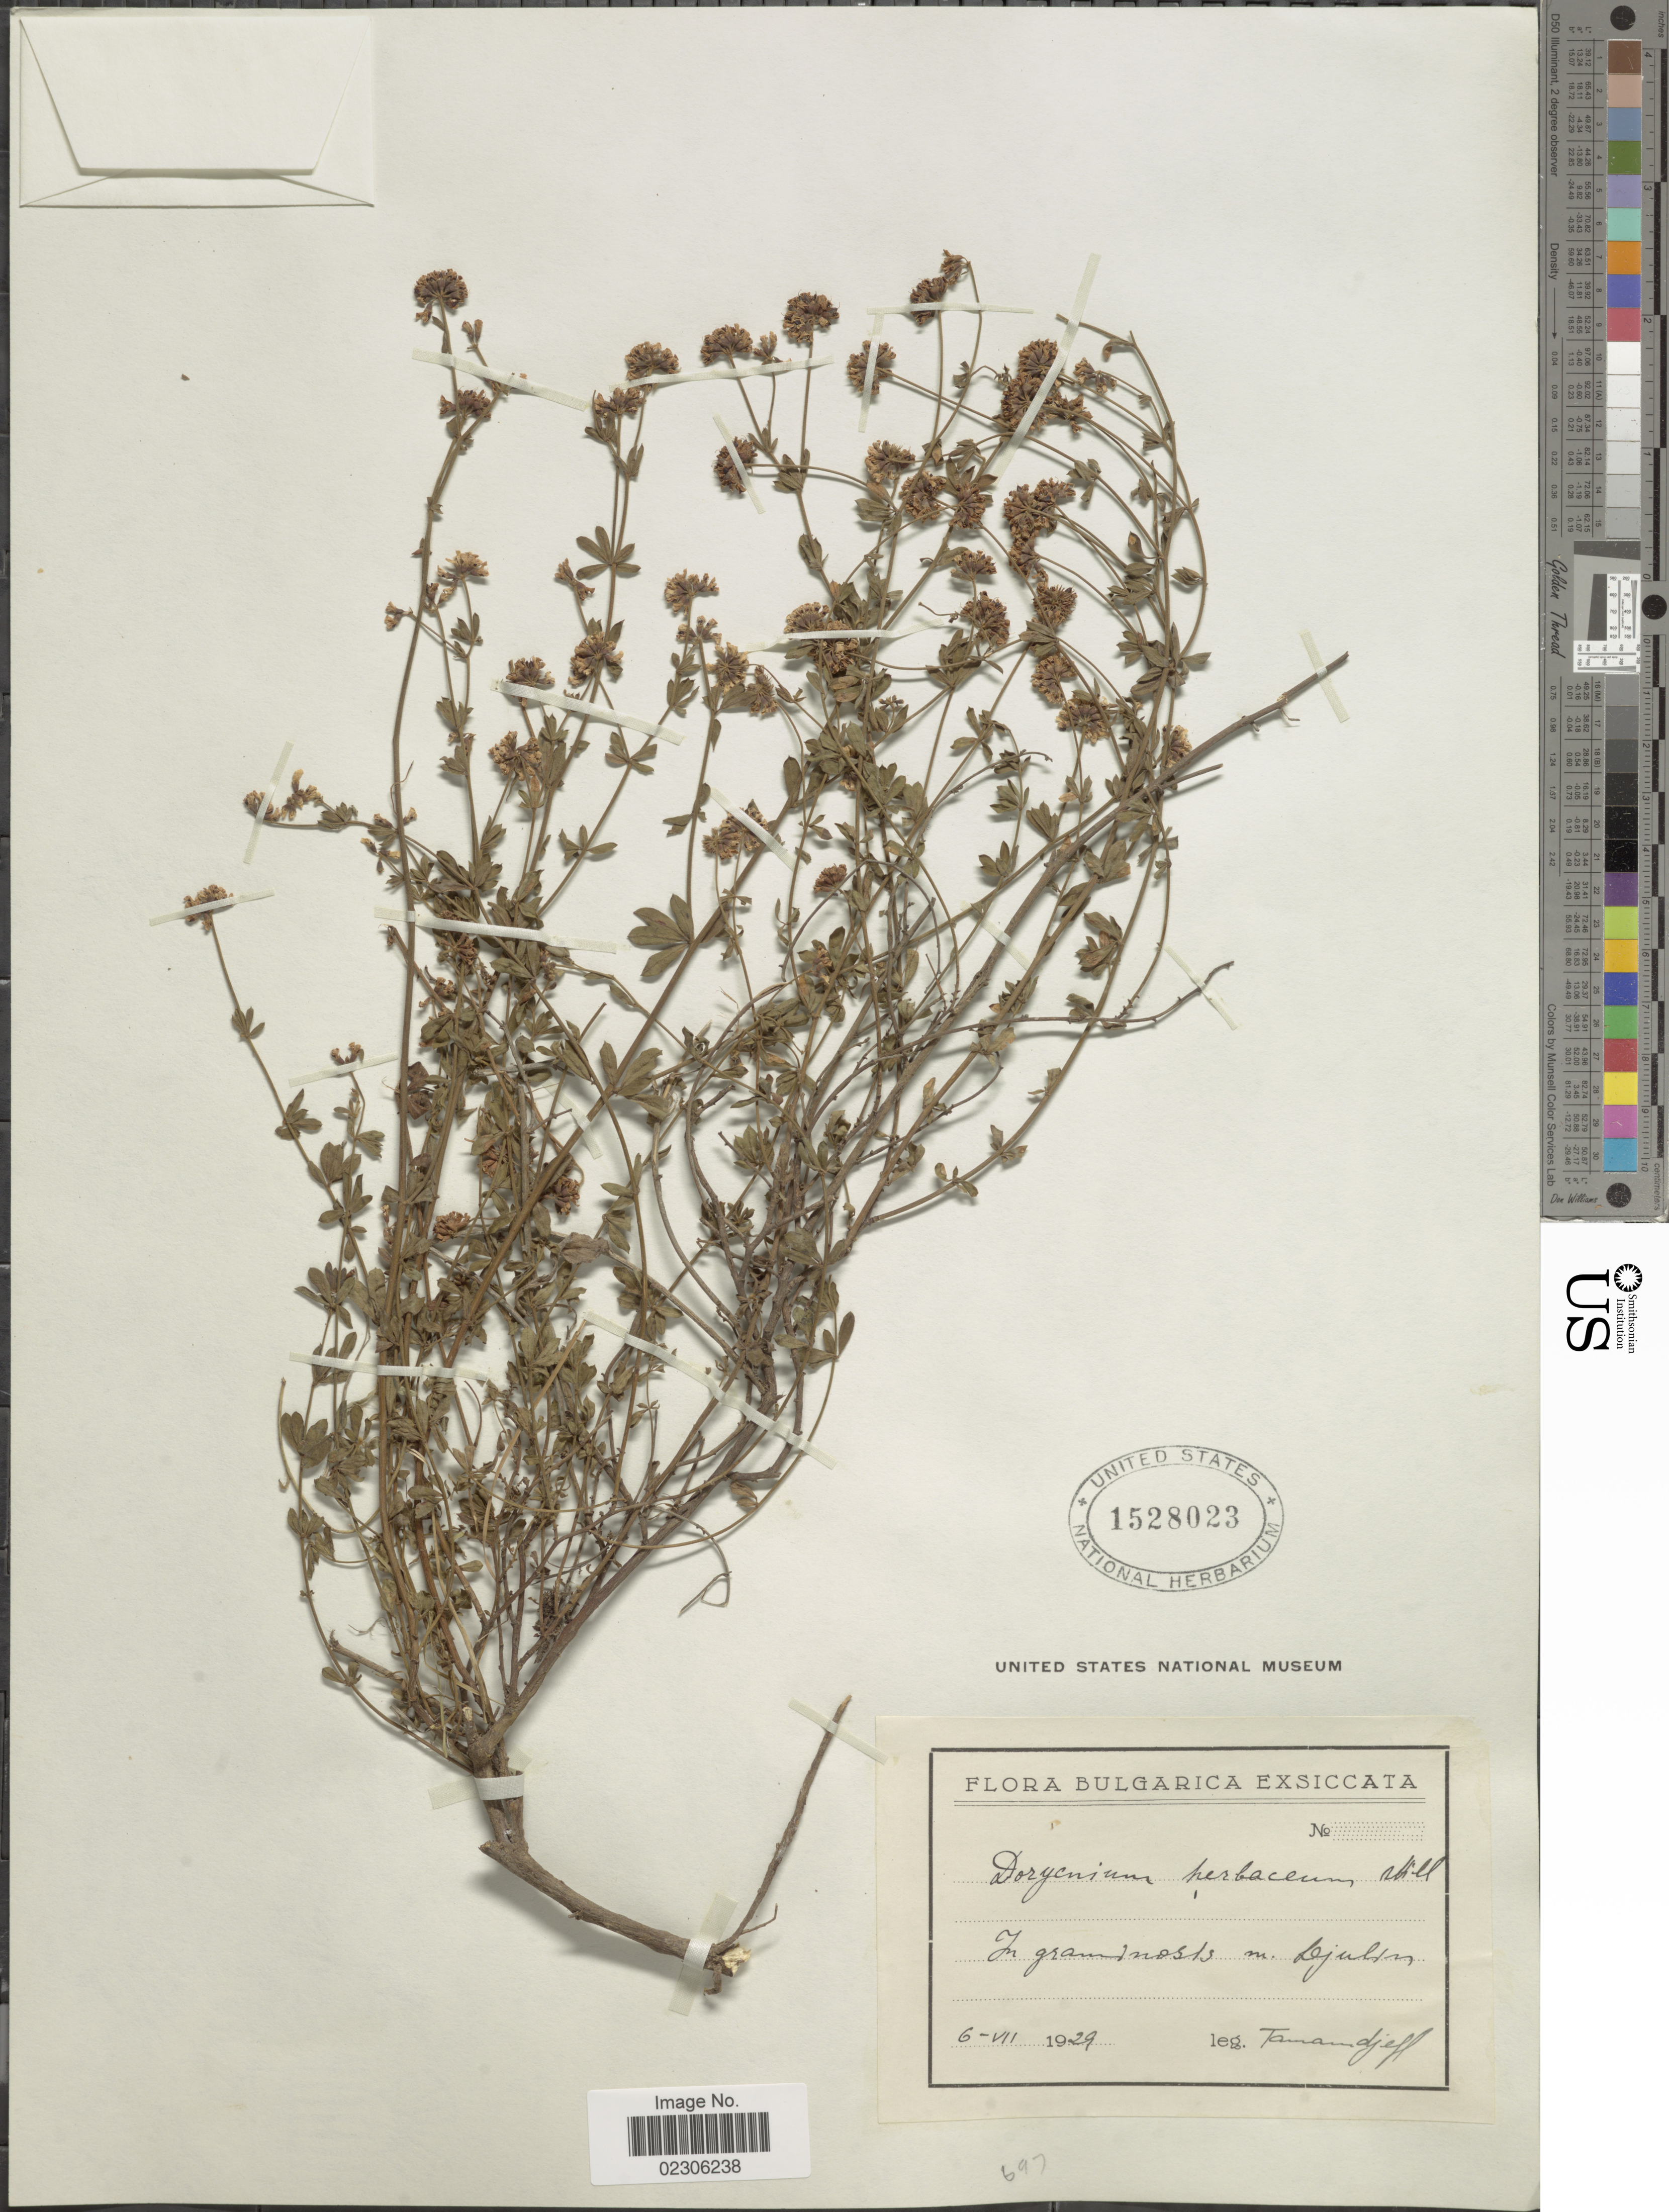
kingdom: Plantae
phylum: Tracheophyta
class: Magnoliopsida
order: Fabales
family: Fabaceae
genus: Dorycnium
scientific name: Dorycnium herbaceum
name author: Vill.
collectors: -. Tamandjeff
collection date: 1929-07-06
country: Bulgaria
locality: Bulgarica, In gramnosis m. Djulsen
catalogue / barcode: US 1528023